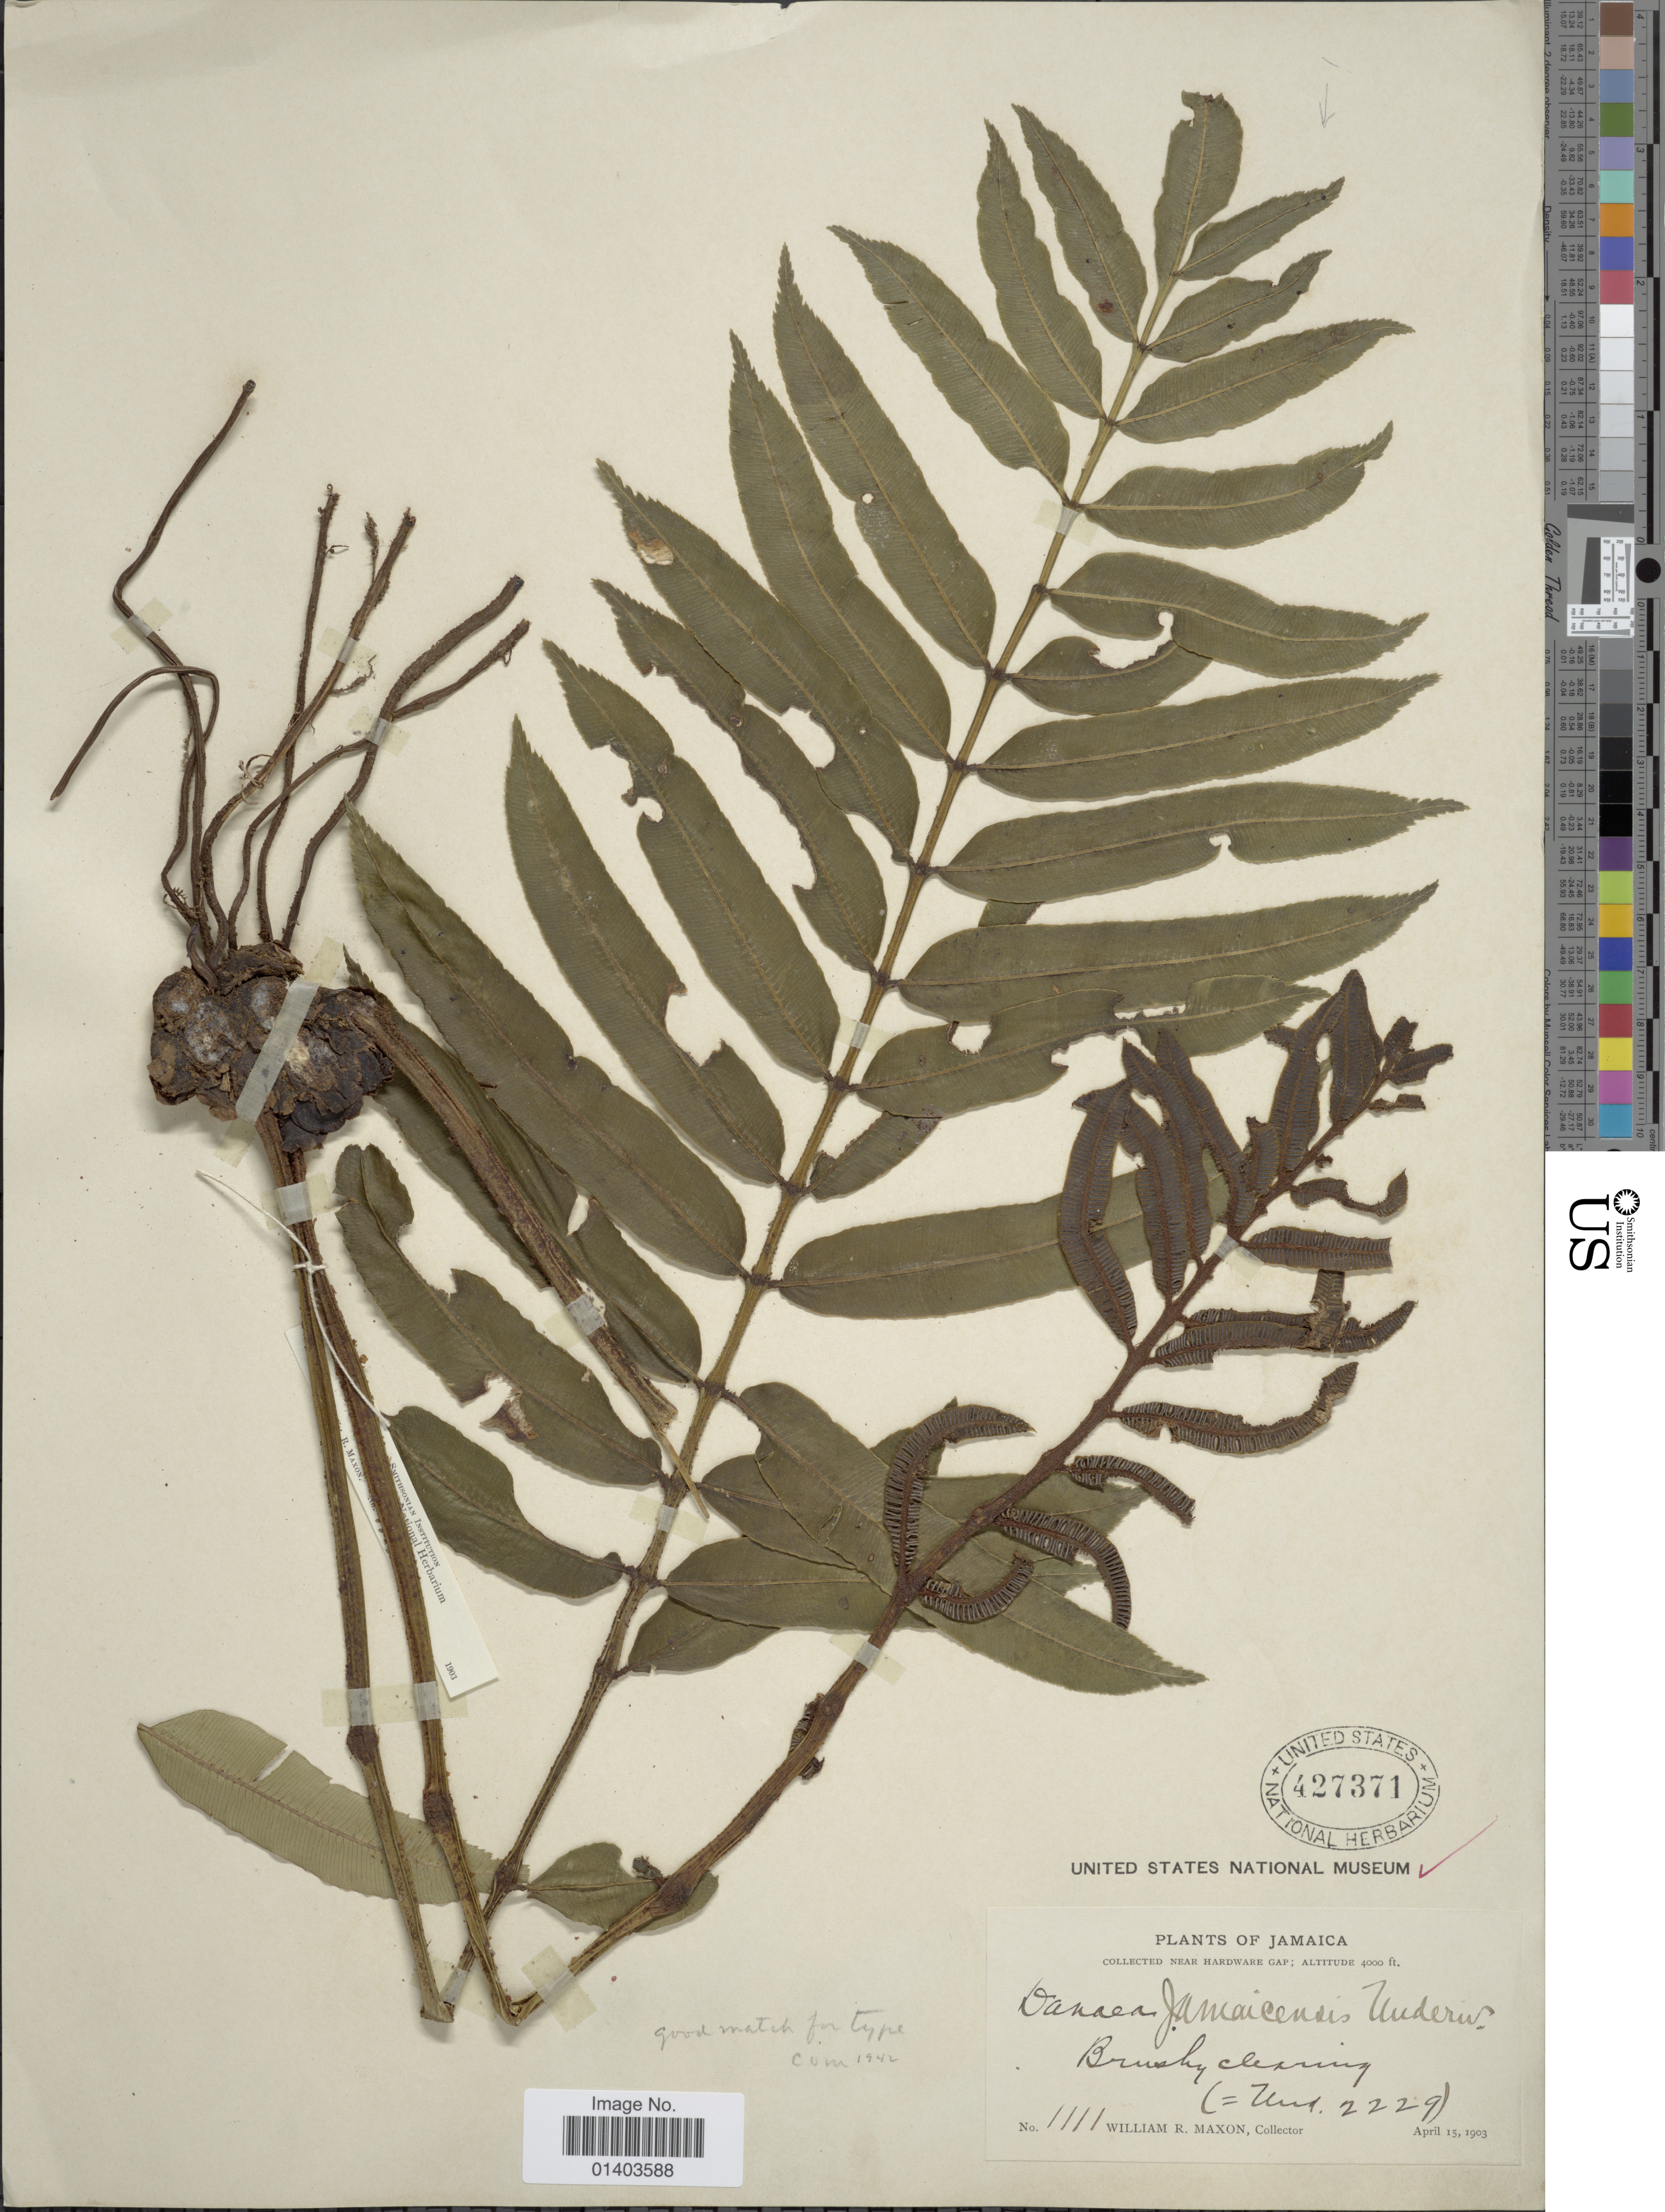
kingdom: Plantae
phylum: Tracheophyta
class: Polypodiopsida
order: Marattiales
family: Marattiaceae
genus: Danaea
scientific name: Danaea x wrightii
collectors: W. R. Maxon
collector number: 1111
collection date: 1903-04-15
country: Jamaica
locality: Near Hardware Gap, Brushy clearing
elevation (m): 1219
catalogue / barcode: US 427371